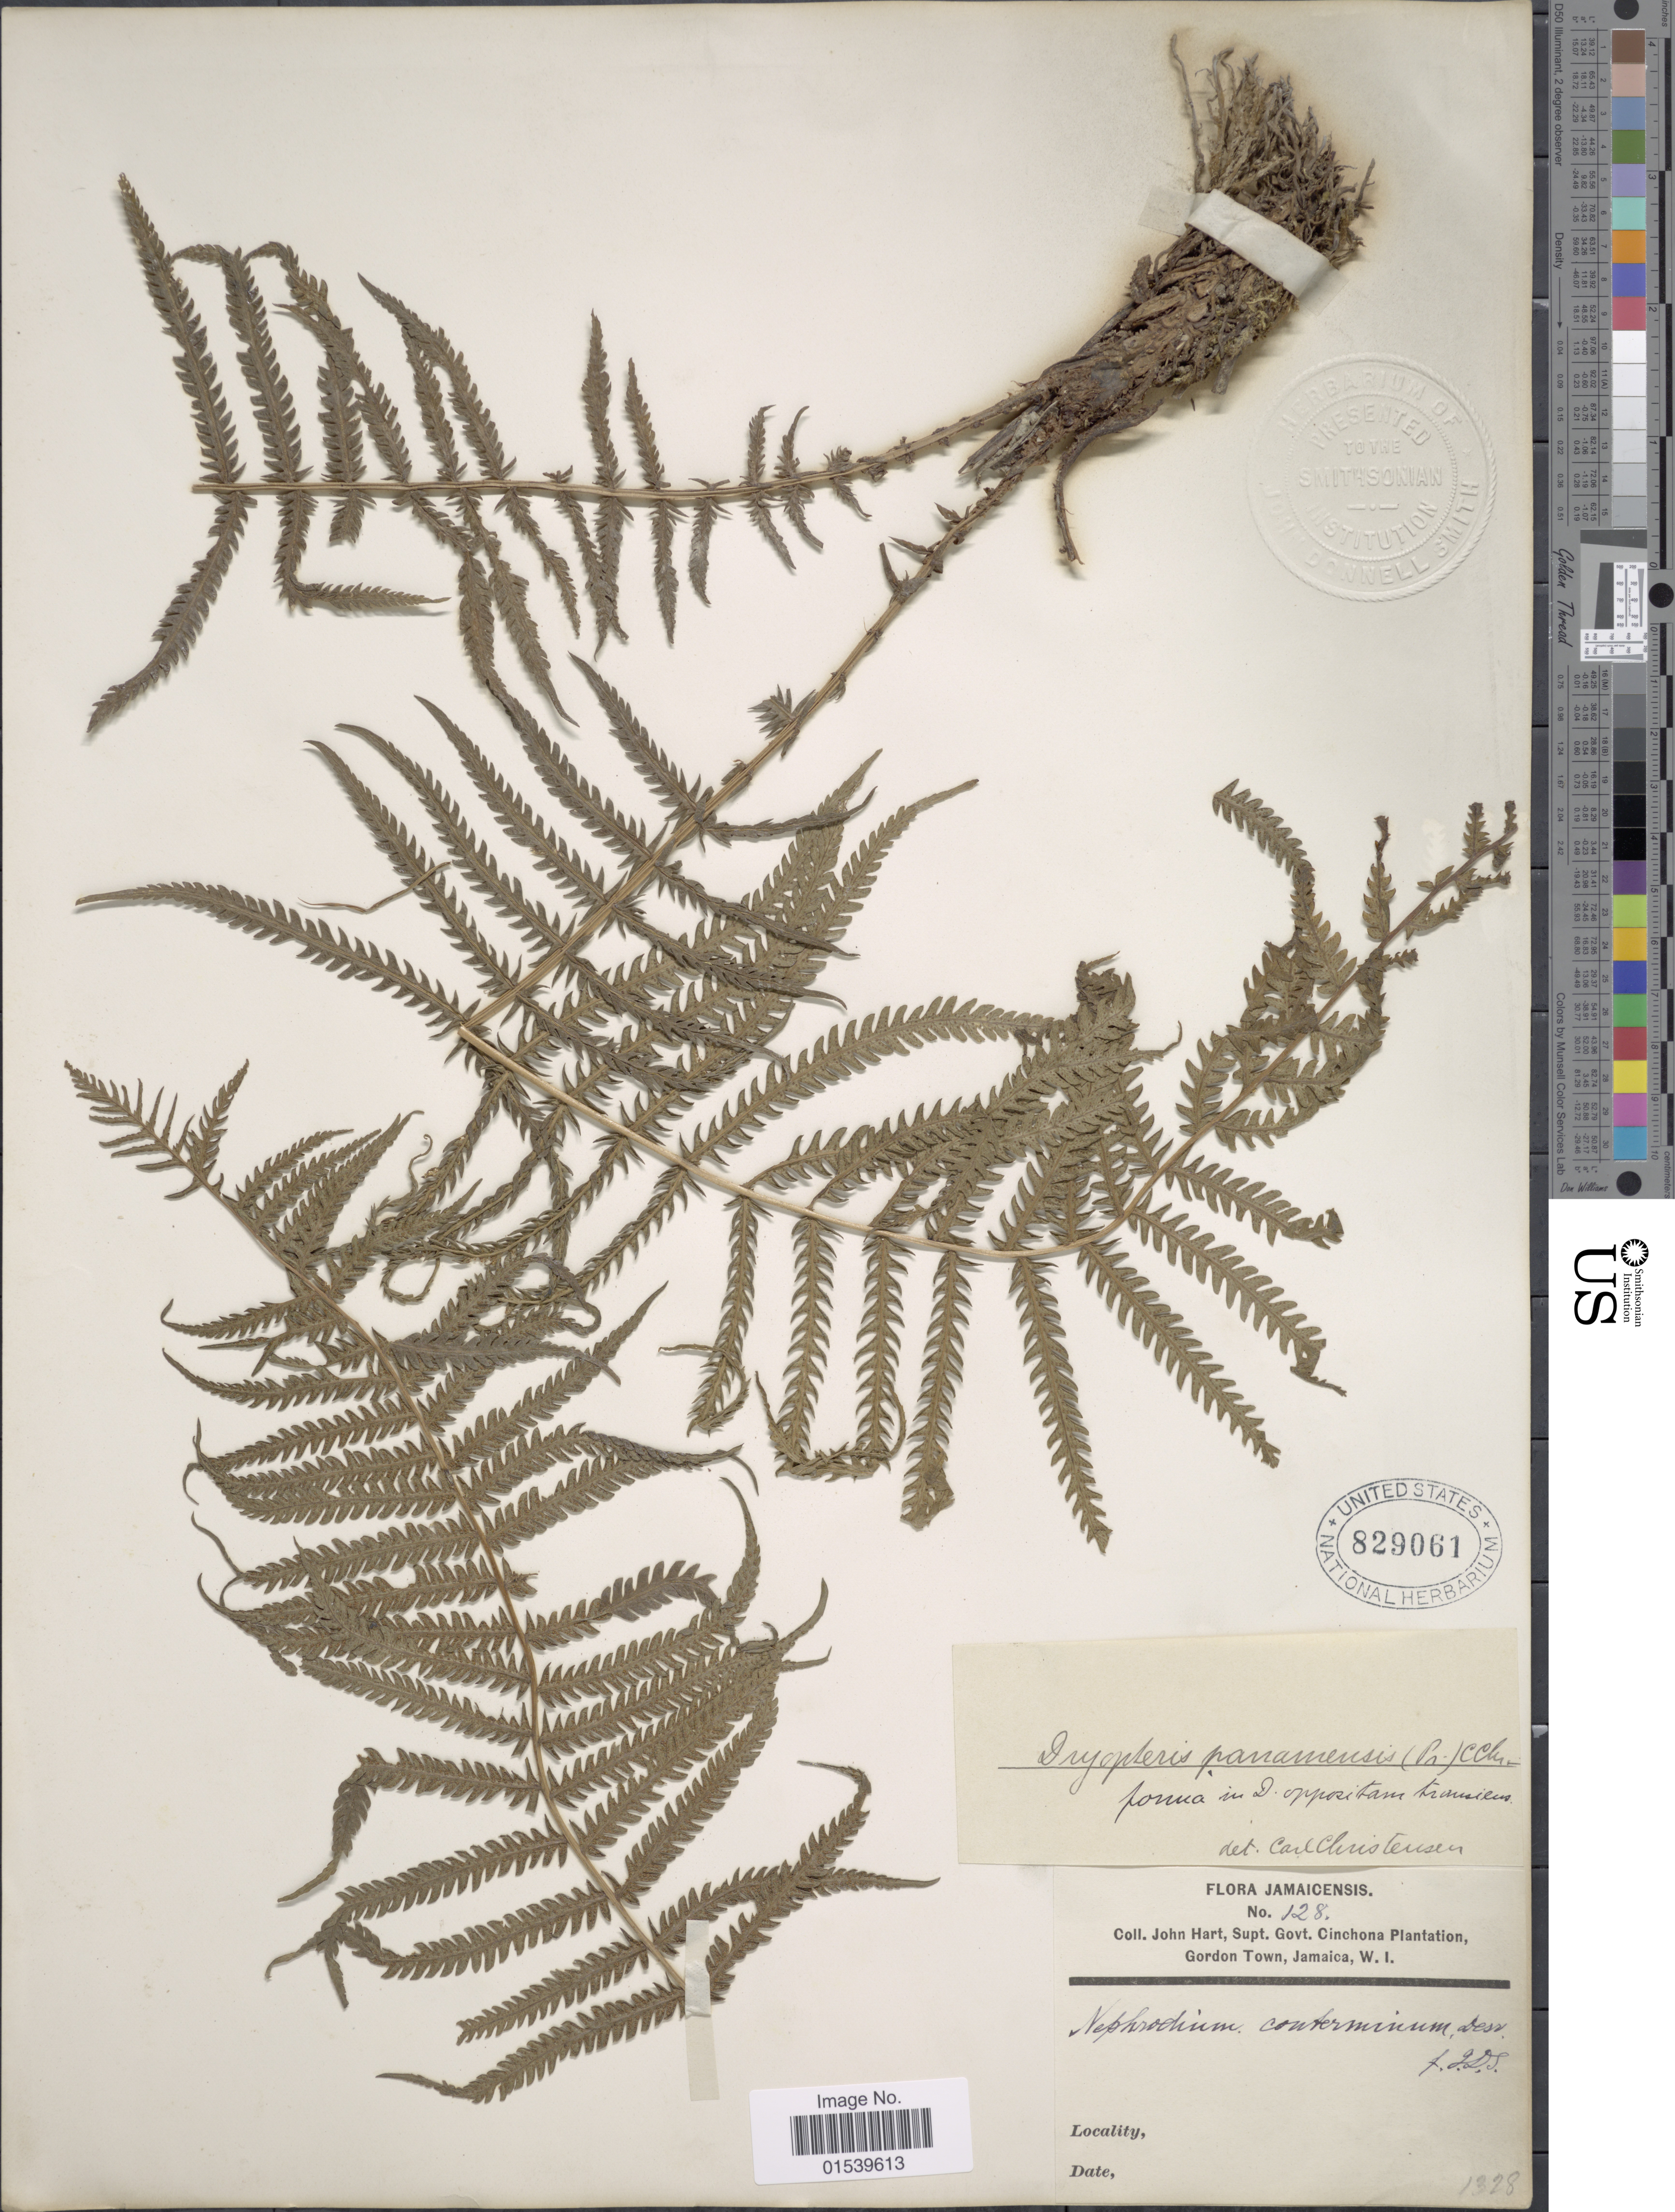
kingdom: Plantae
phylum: Tracheophyta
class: Polypodiopsida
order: Polypodiales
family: Thelypteridaceae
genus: Amauropelta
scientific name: Amauropelta resinifera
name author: (Desv.) Pic. Serm.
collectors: J. H. Hart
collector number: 128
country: Jamaica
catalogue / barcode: US 829061